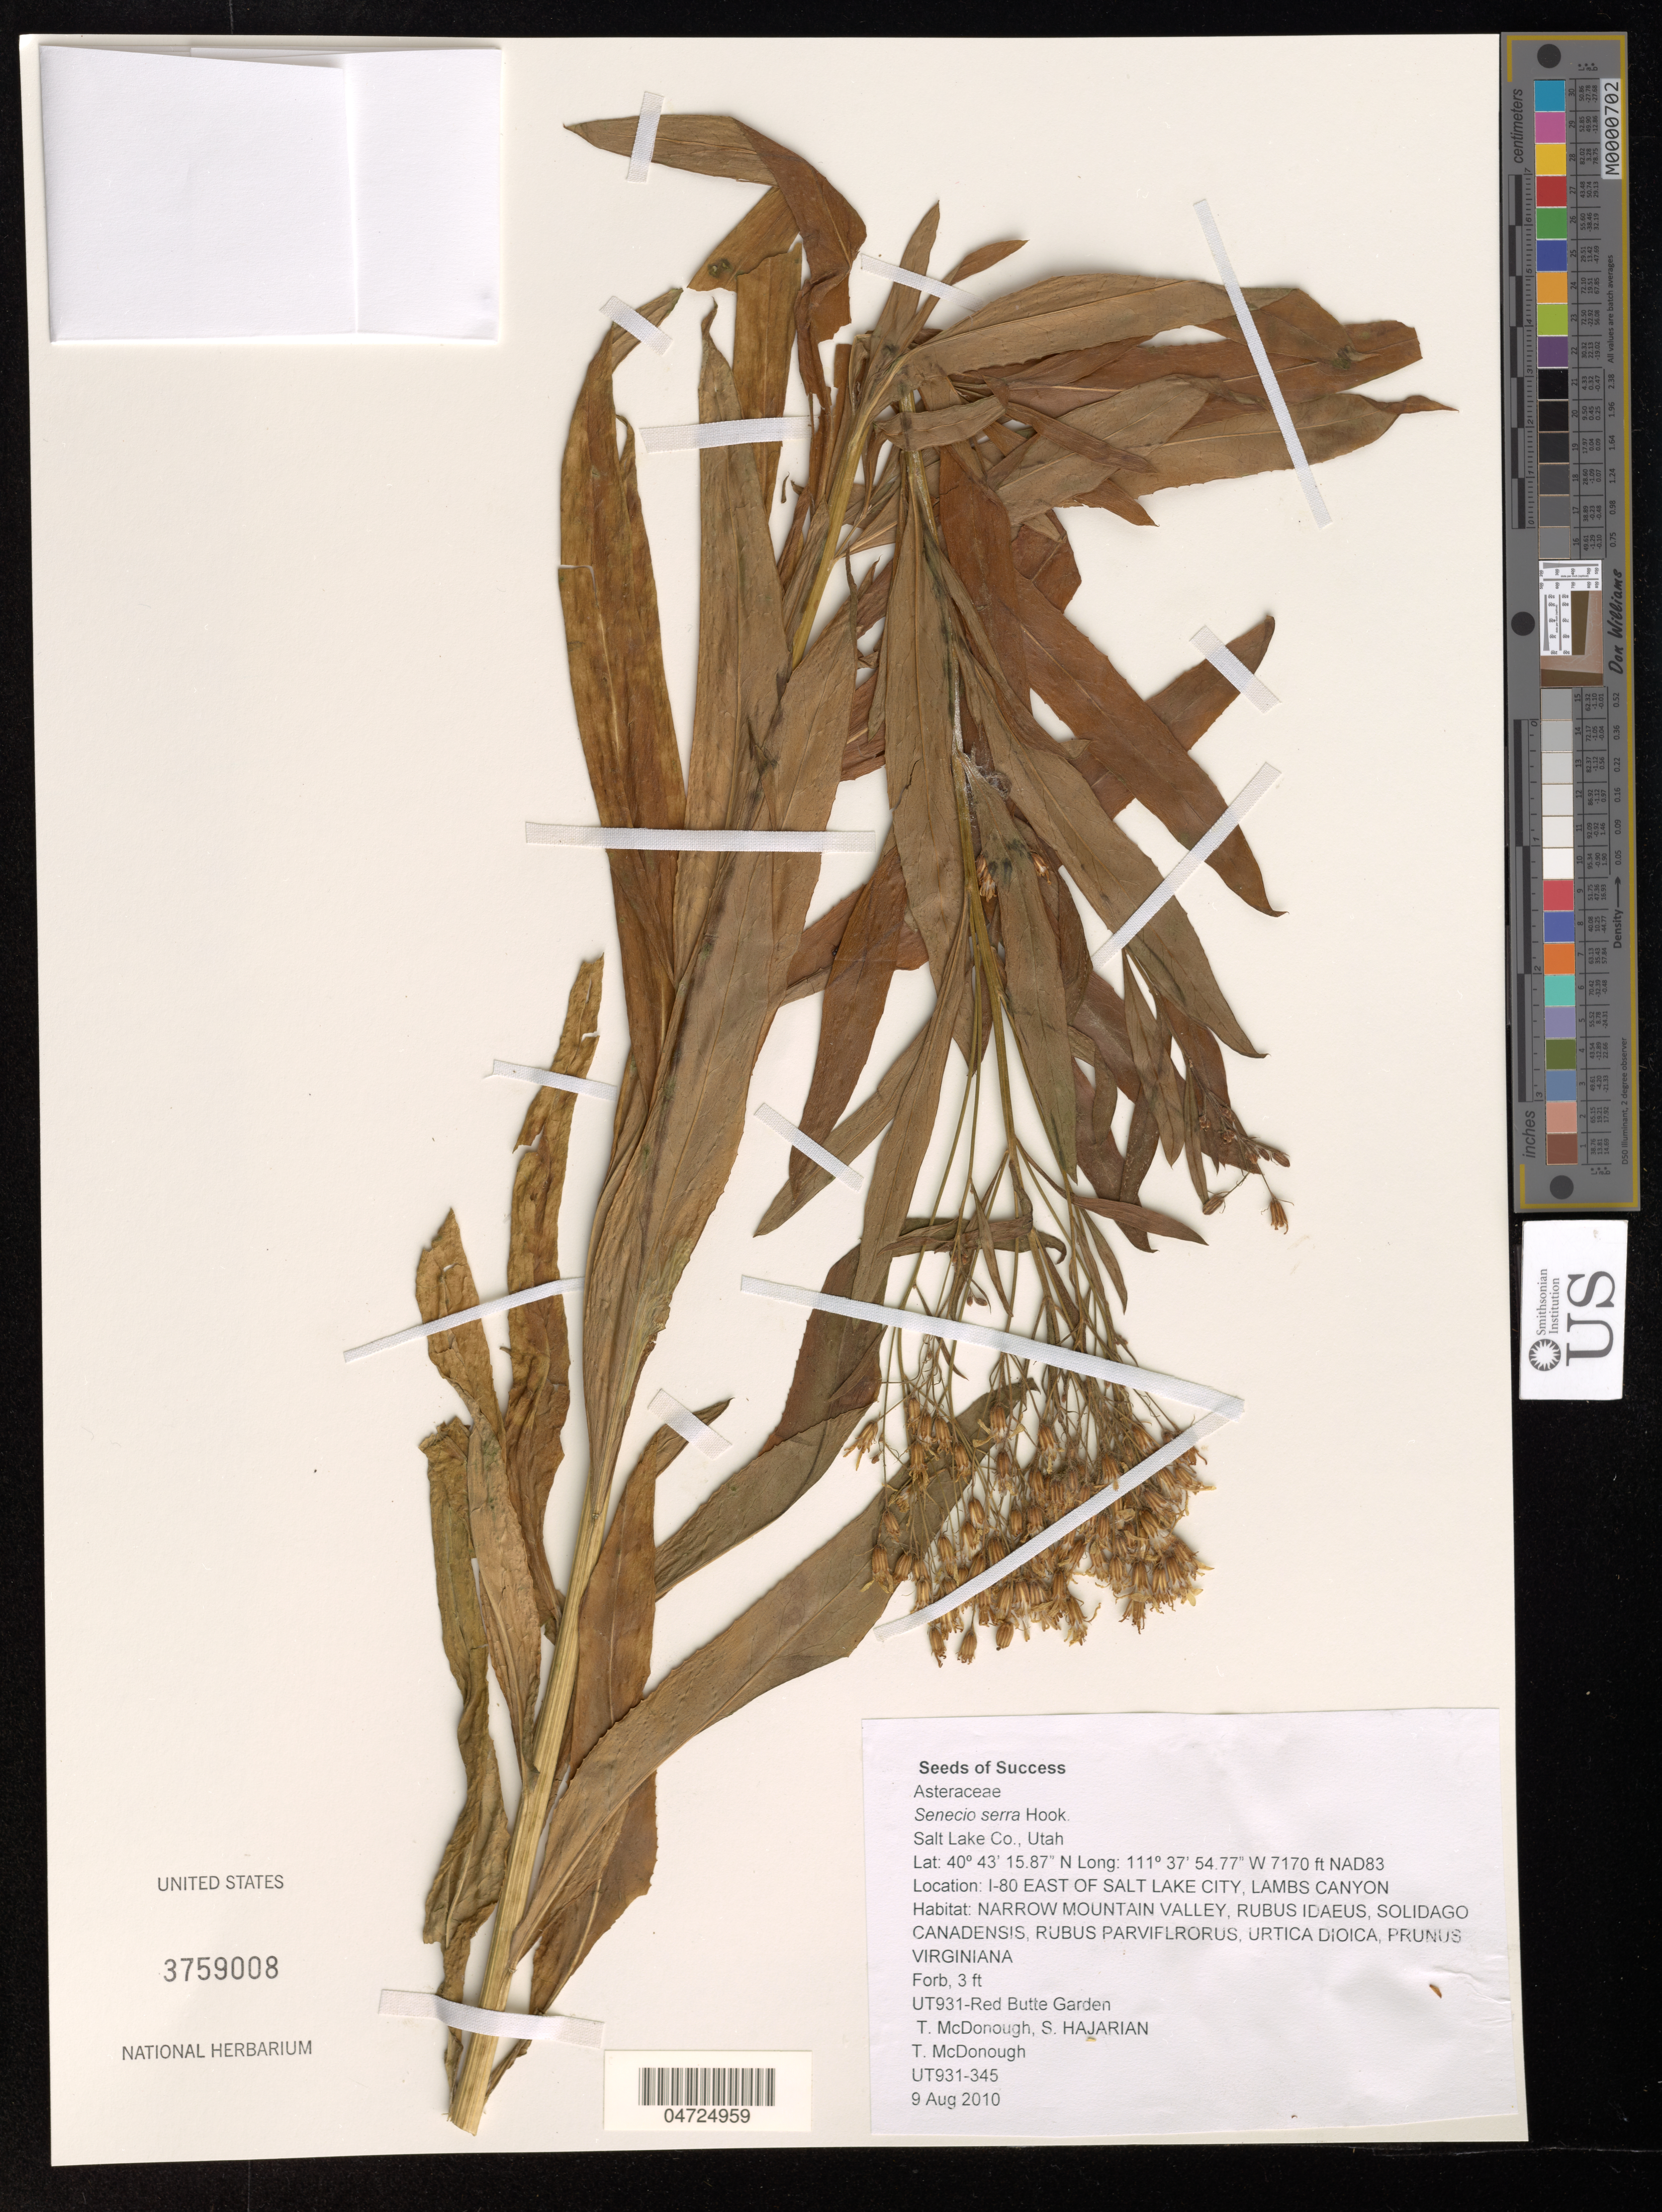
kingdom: Plantae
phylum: Tracheophyta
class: Magnoliopsida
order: Asterales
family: Asteraceae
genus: Senecio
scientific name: Senecio serra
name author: Hook.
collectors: T. McDonough, S. Hajarian & T. McDonough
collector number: UT931-345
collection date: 2010-08-09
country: United States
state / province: Utah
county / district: Salt Lake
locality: Salt lake Co. NAD83. I-80 east of Salt Lake City, Lambs Canyon. Narrow Mountain Valley.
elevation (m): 2185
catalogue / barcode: US 3759008